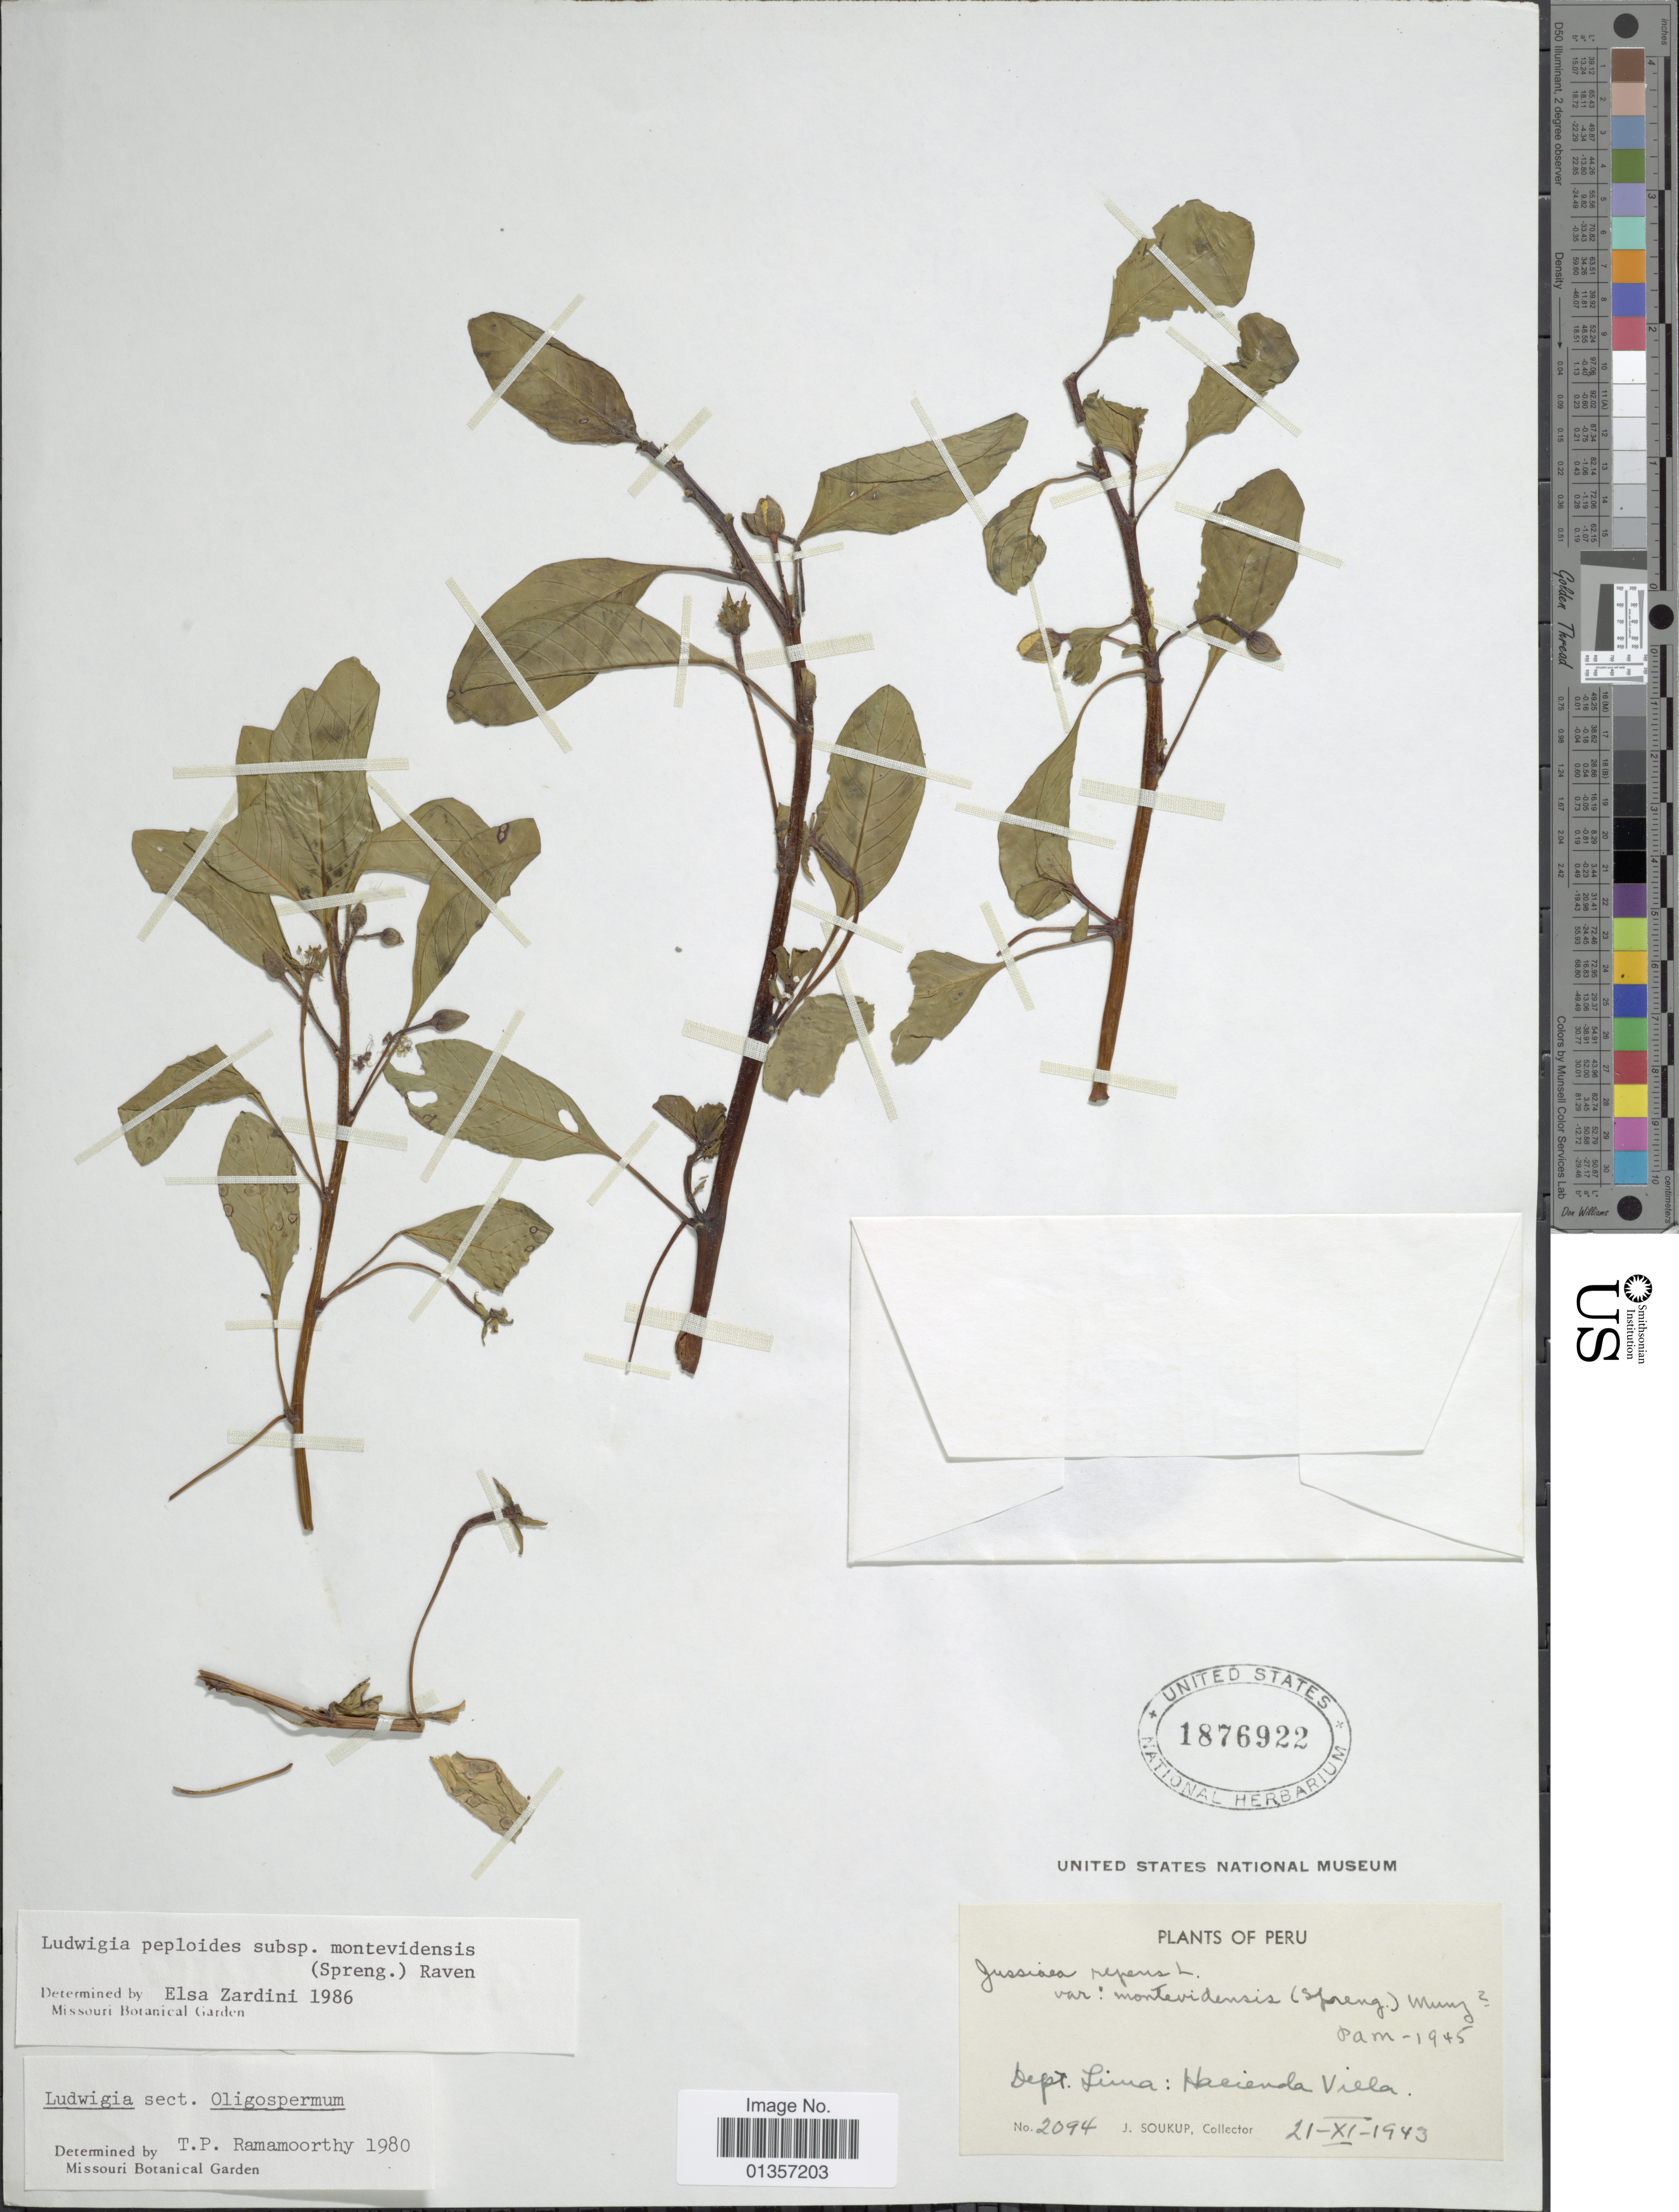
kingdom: Plantae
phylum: Tracheophyta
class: Magnoliopsida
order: Myrtales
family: Onagraceae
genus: Ludwigia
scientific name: Ludwigia peploides subsp. montevidensis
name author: (Spreng.) P.H. Raven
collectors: J. Soukup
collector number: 2094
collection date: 1943-11-21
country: Peru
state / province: Lima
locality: Hacienda Viela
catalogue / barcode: US 1876922